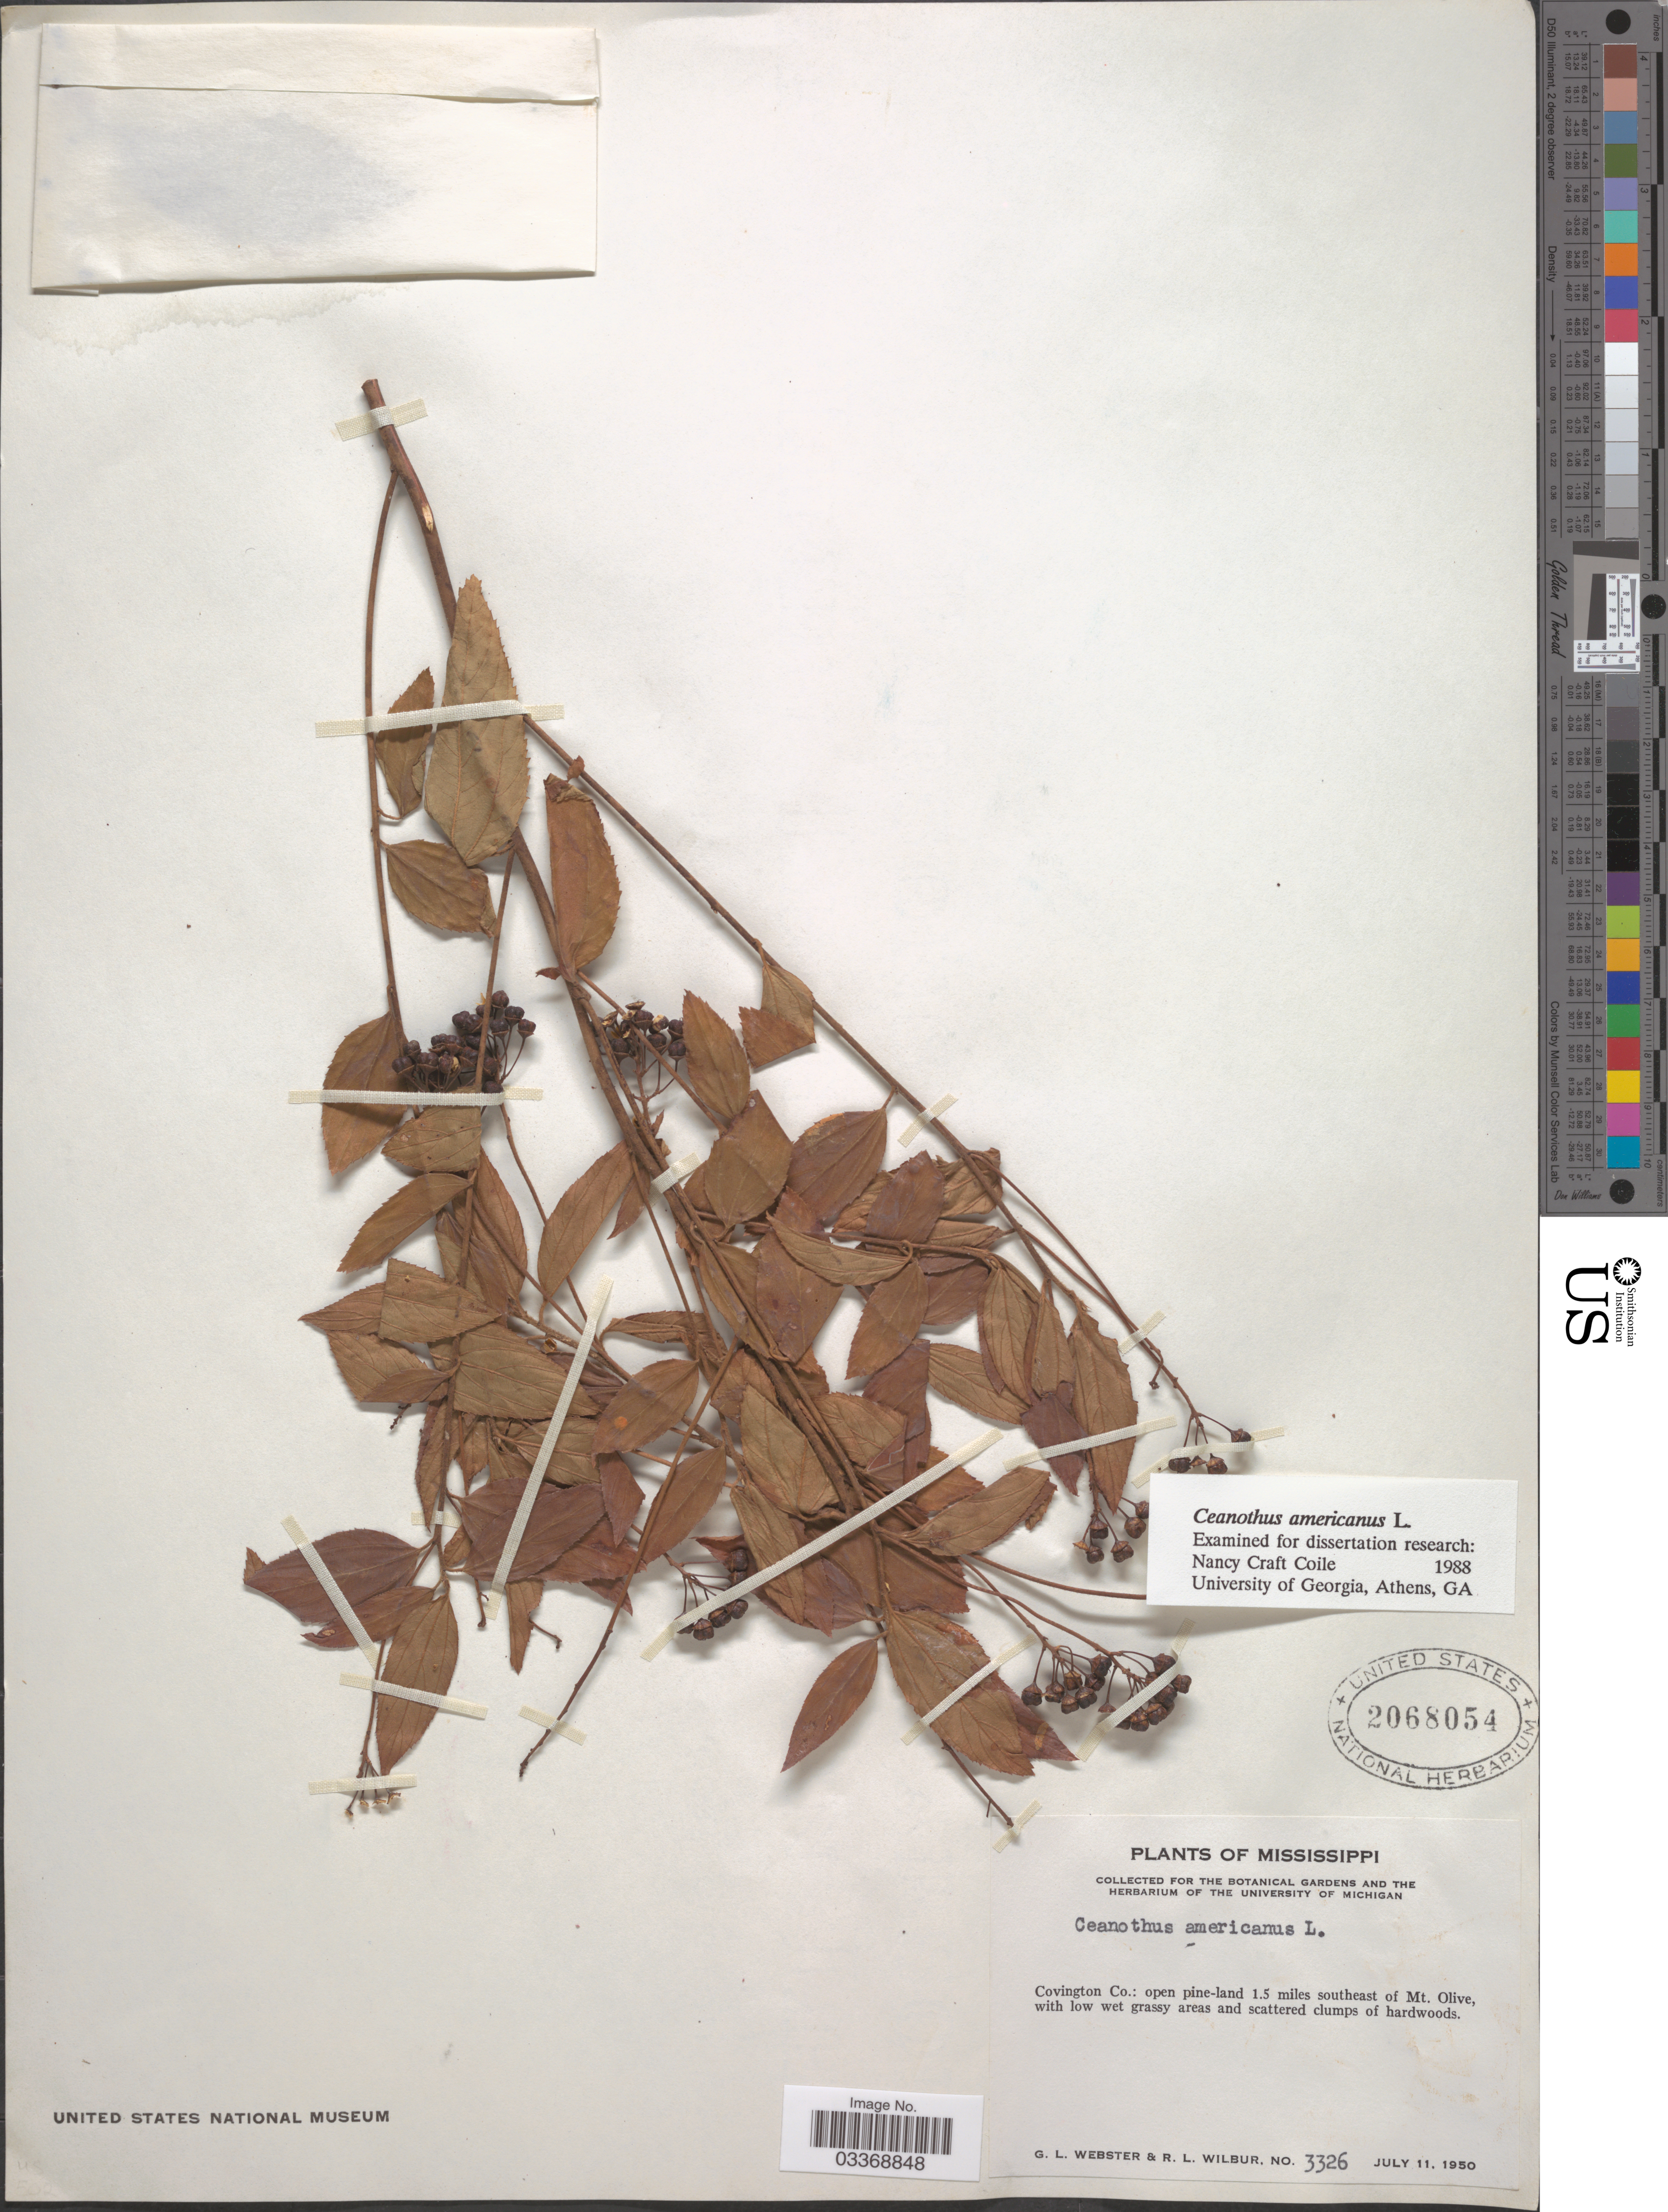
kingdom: Plantae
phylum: Tracheophyta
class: Magnoliopsida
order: Rosales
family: Rhamnaceae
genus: Ceanothus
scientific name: Ceanothus americanus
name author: L.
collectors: G. L. Webster & R. L. Wilbur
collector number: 3326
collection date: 1950-07-11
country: United States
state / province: Mississippi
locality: Covington Co.: open pine-land 1.5 miles southeast of Mt. Olive.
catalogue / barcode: US 2068054